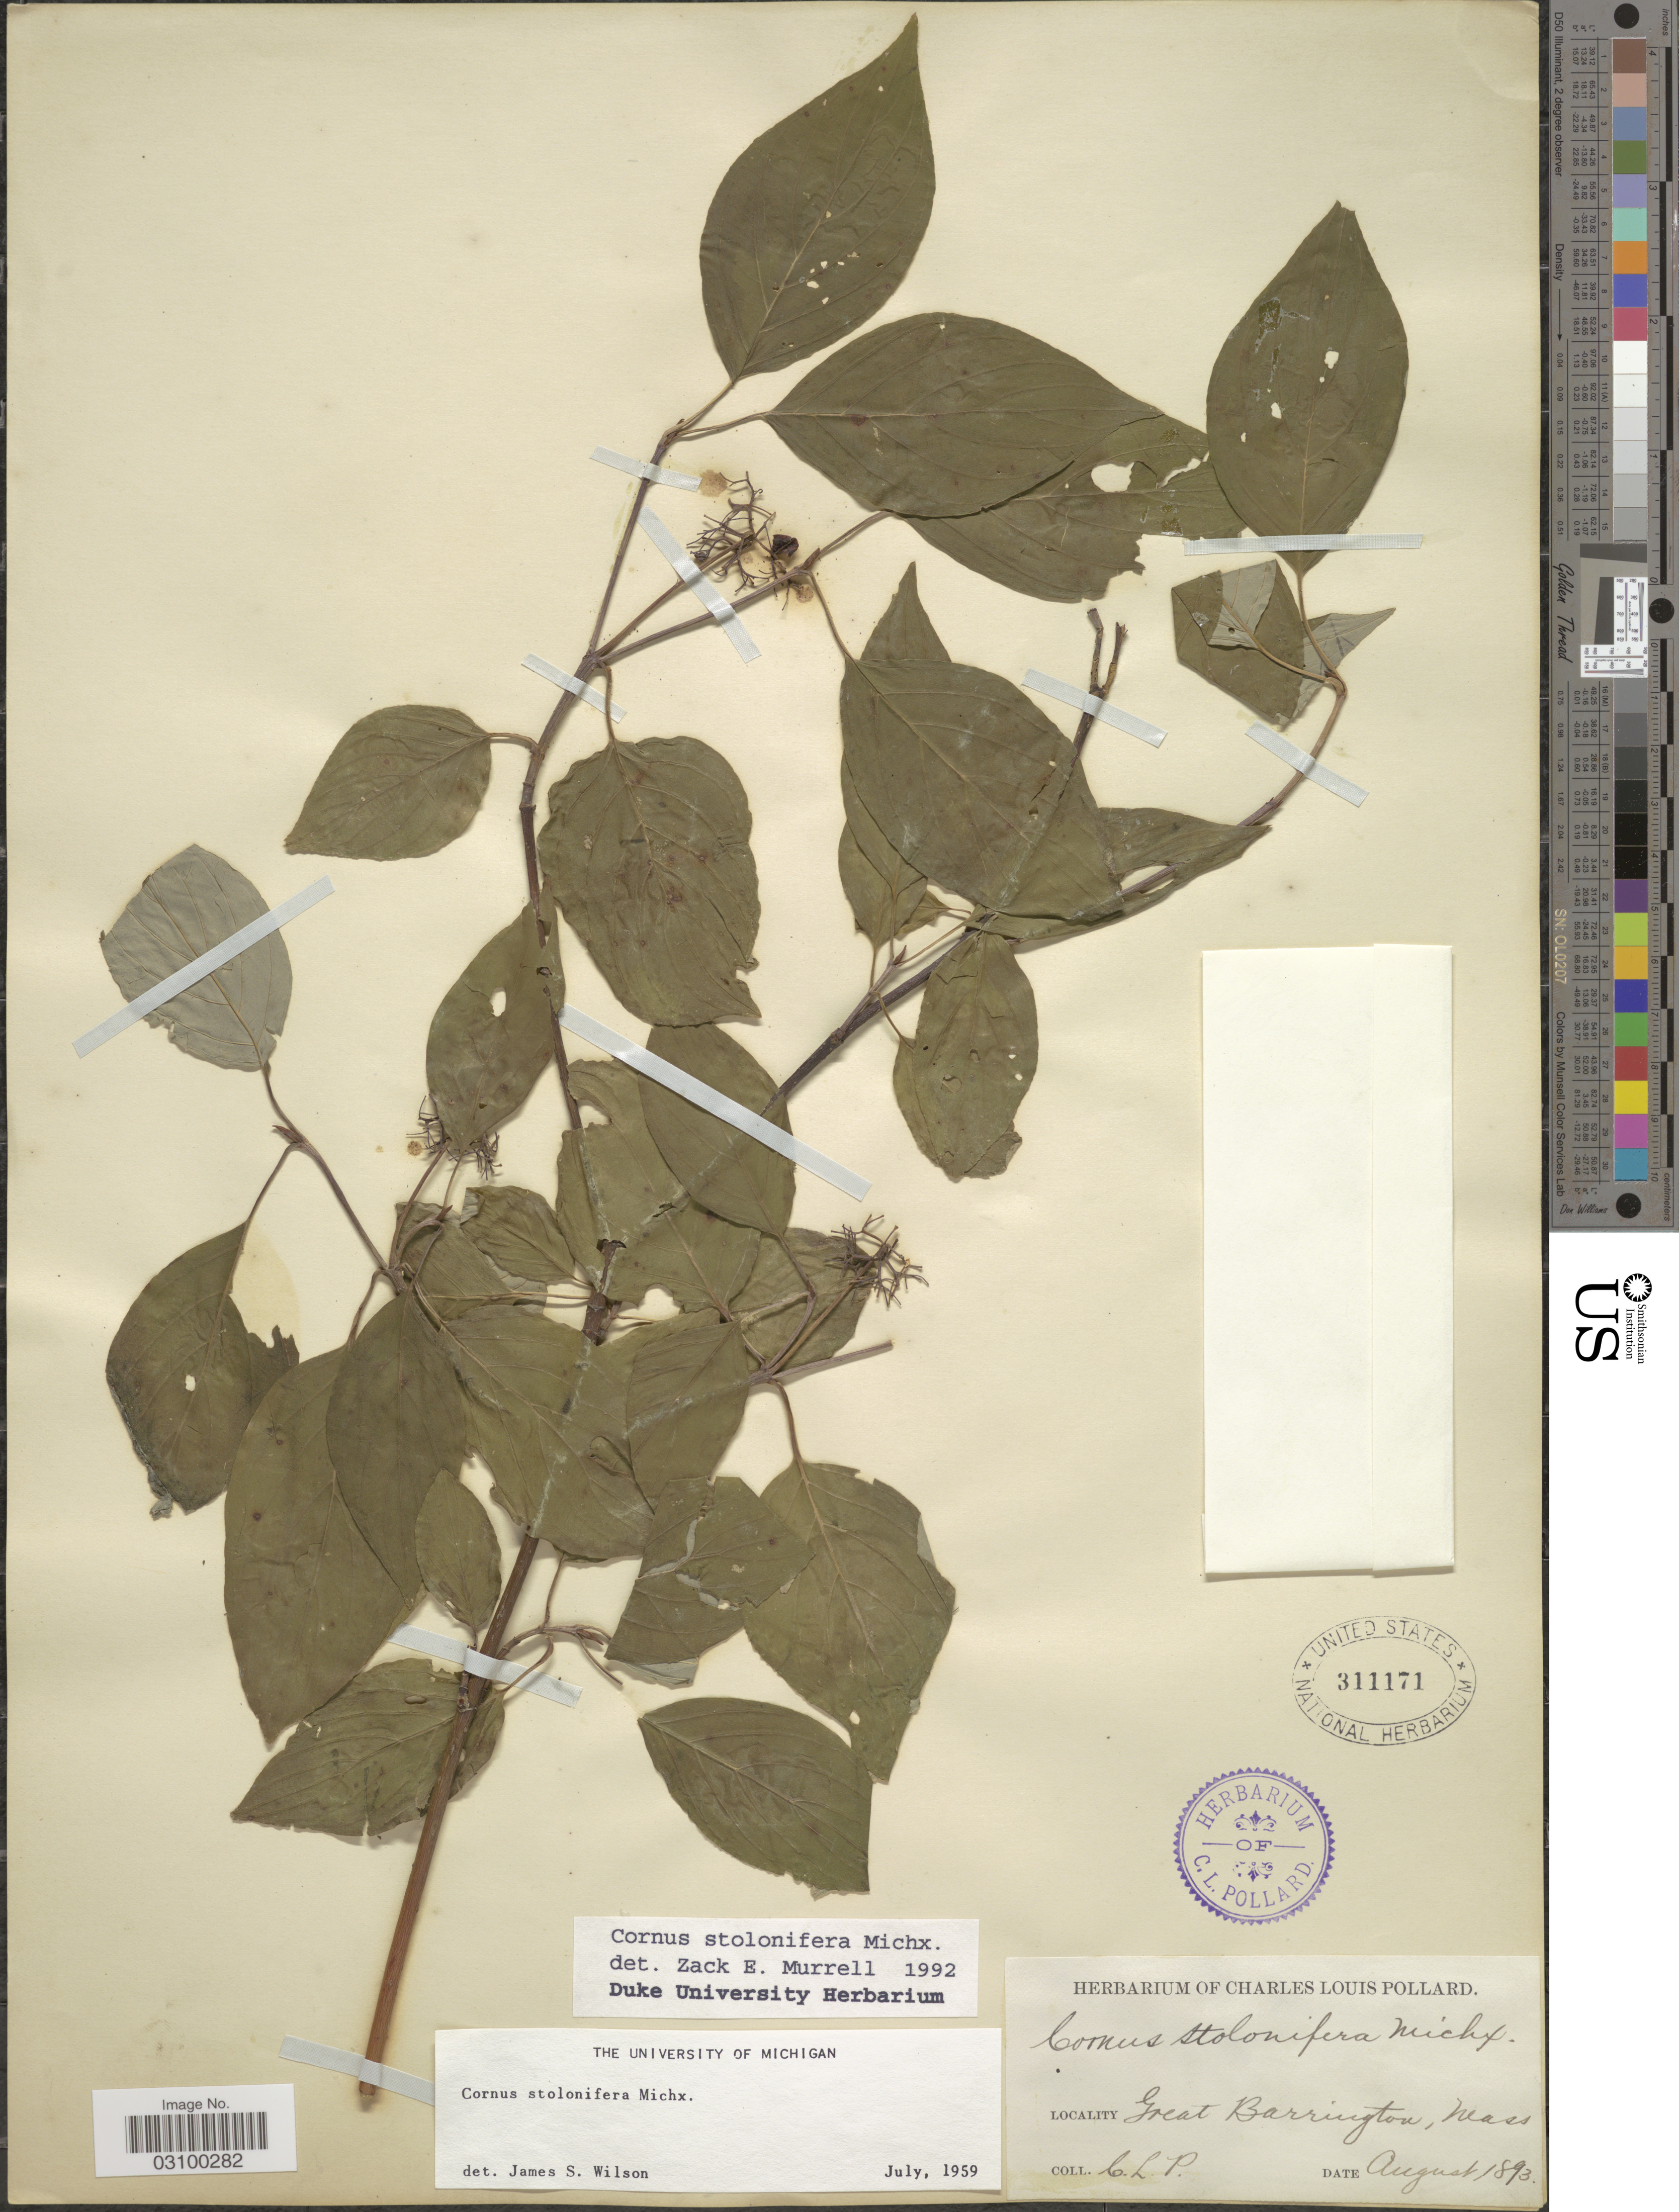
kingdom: Plantae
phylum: Tracheophyta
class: Magnoliopsida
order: Cornales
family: Cornaceae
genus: Cornus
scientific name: Cornus sericea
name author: L.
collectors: C. L. Pollard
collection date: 1893-08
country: United States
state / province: Massachusetts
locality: Great Barrington, Mass.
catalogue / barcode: US 311171